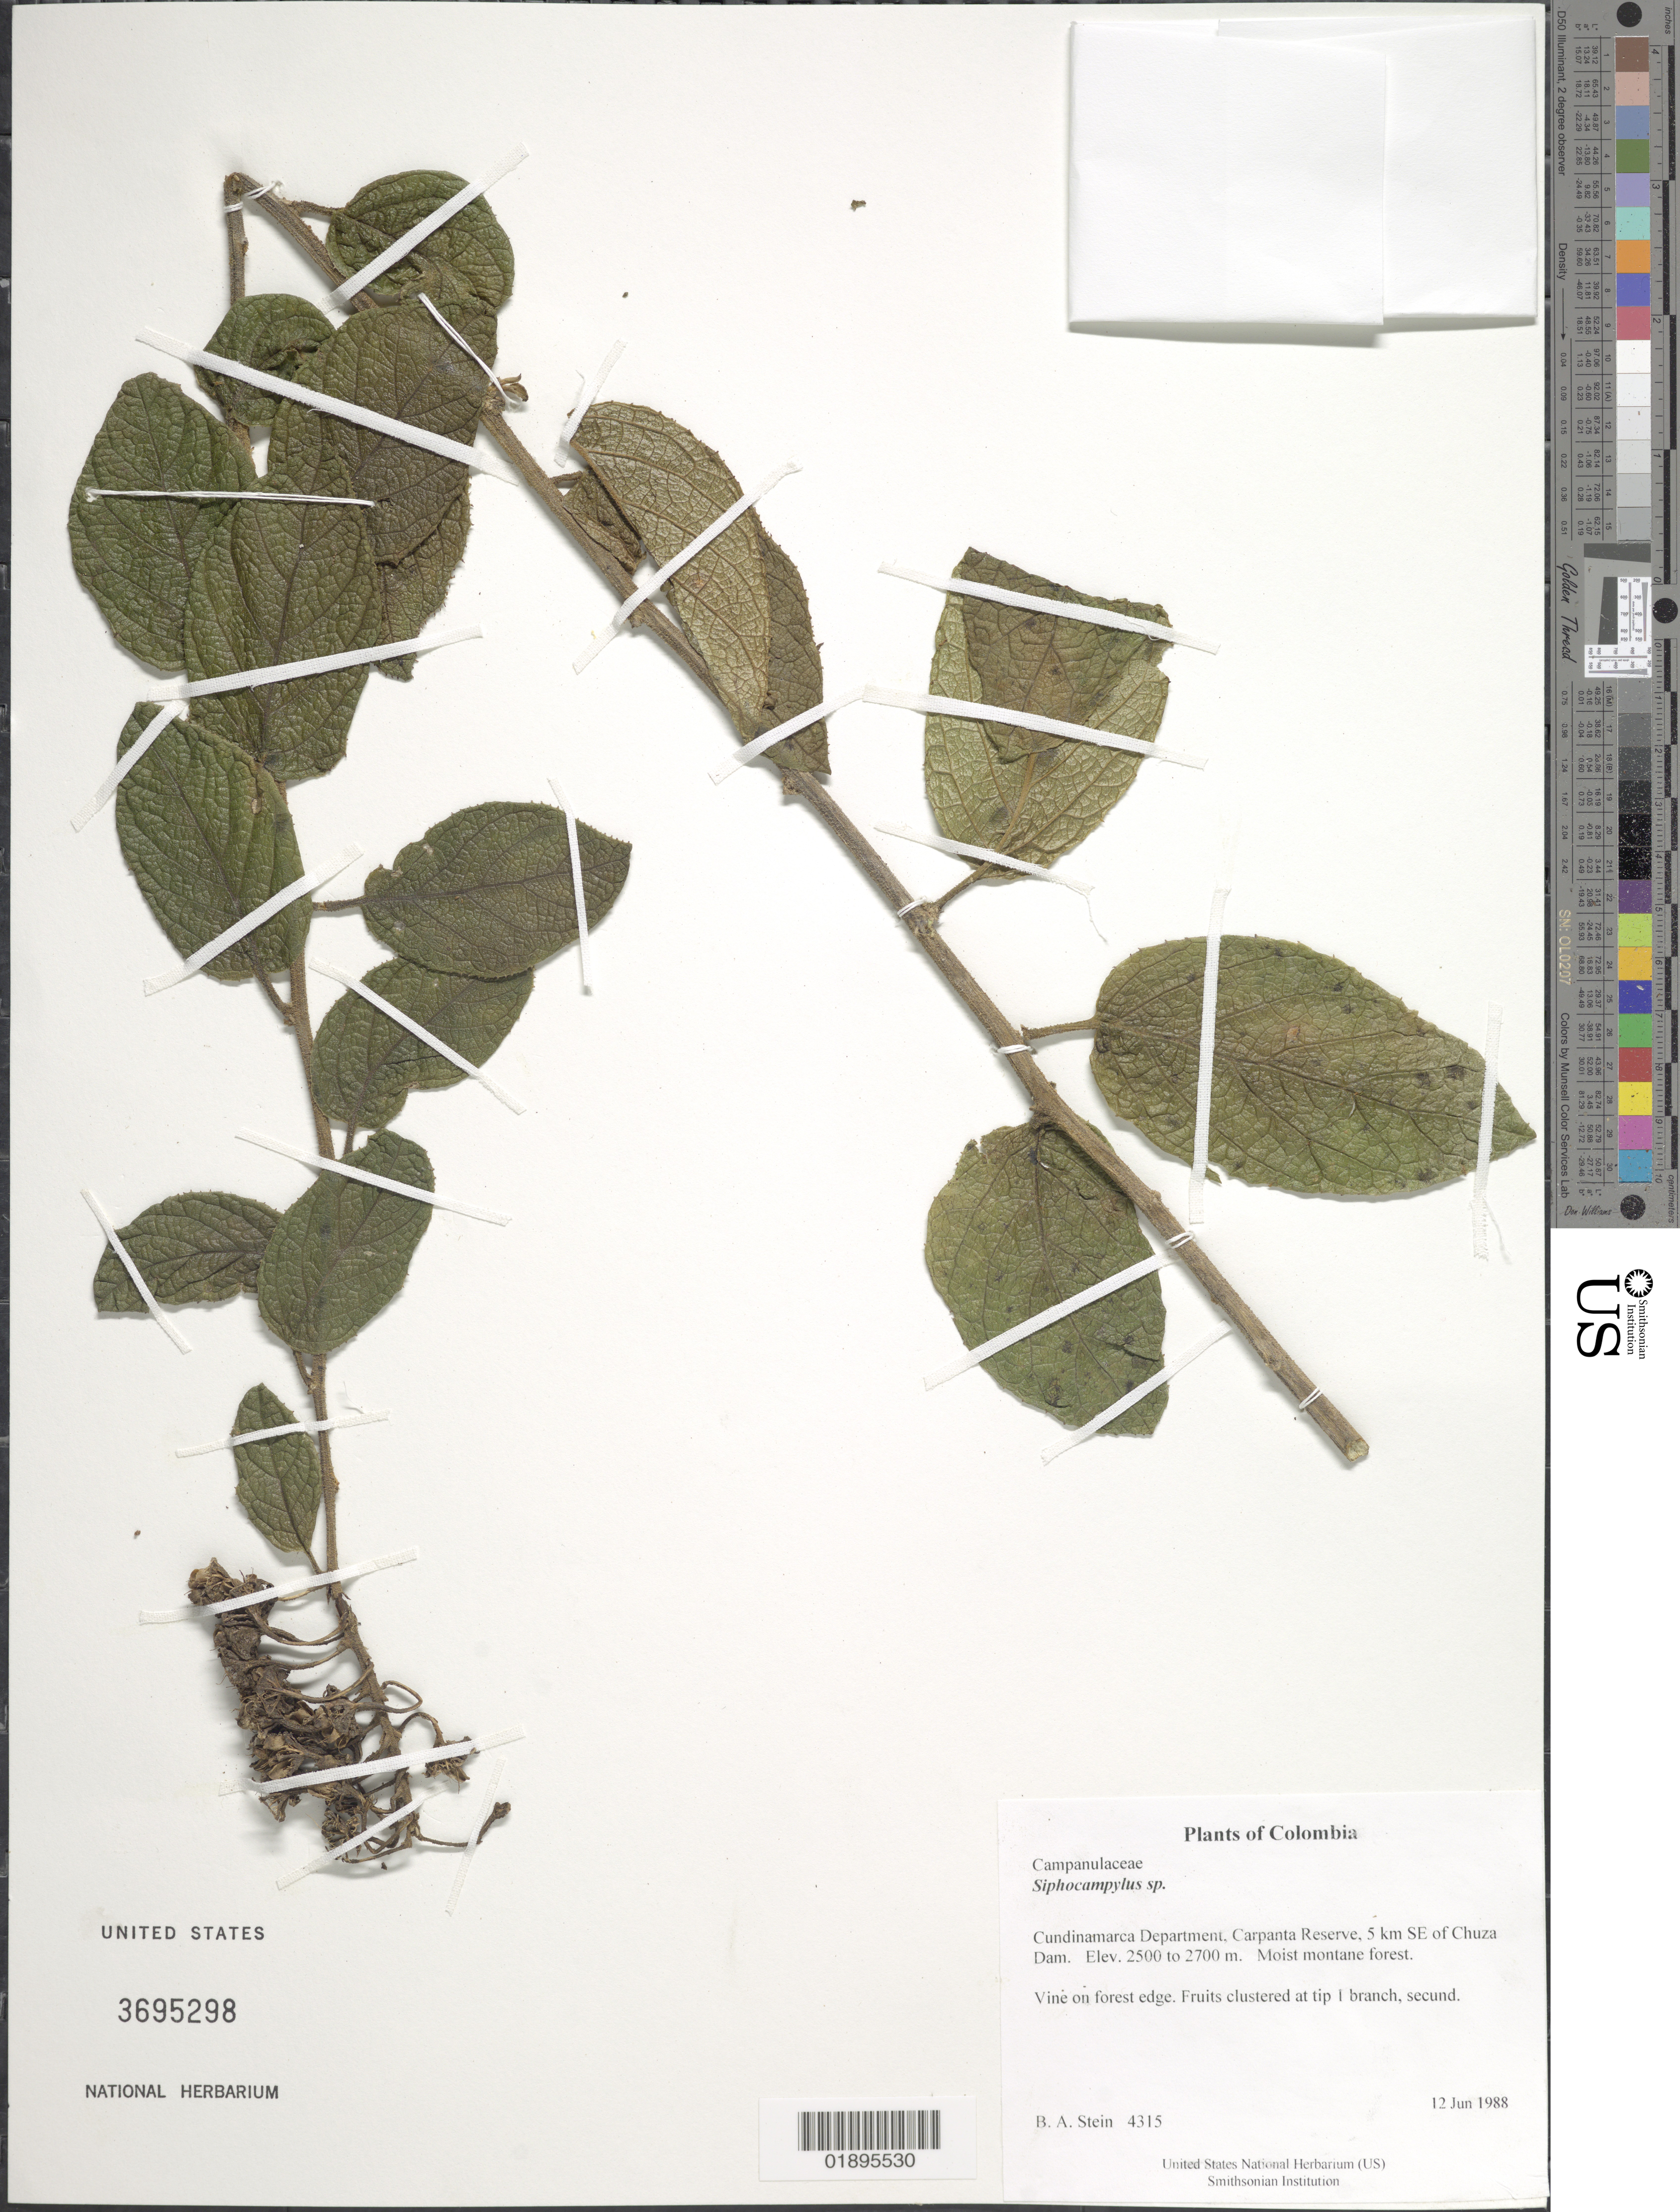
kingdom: Plantae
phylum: Tracheophyta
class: Magnoliopsida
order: Asterales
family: Campanulaceae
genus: Siphocampylus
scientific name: Siphocampylus sp.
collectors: B. A. Stein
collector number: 4315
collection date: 1988-06-12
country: Colombia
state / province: Cundinamarca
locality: Carpanta Reserve, 5 km SE of Chuza Dam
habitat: Moist montane forest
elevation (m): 2500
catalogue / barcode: US 3695298